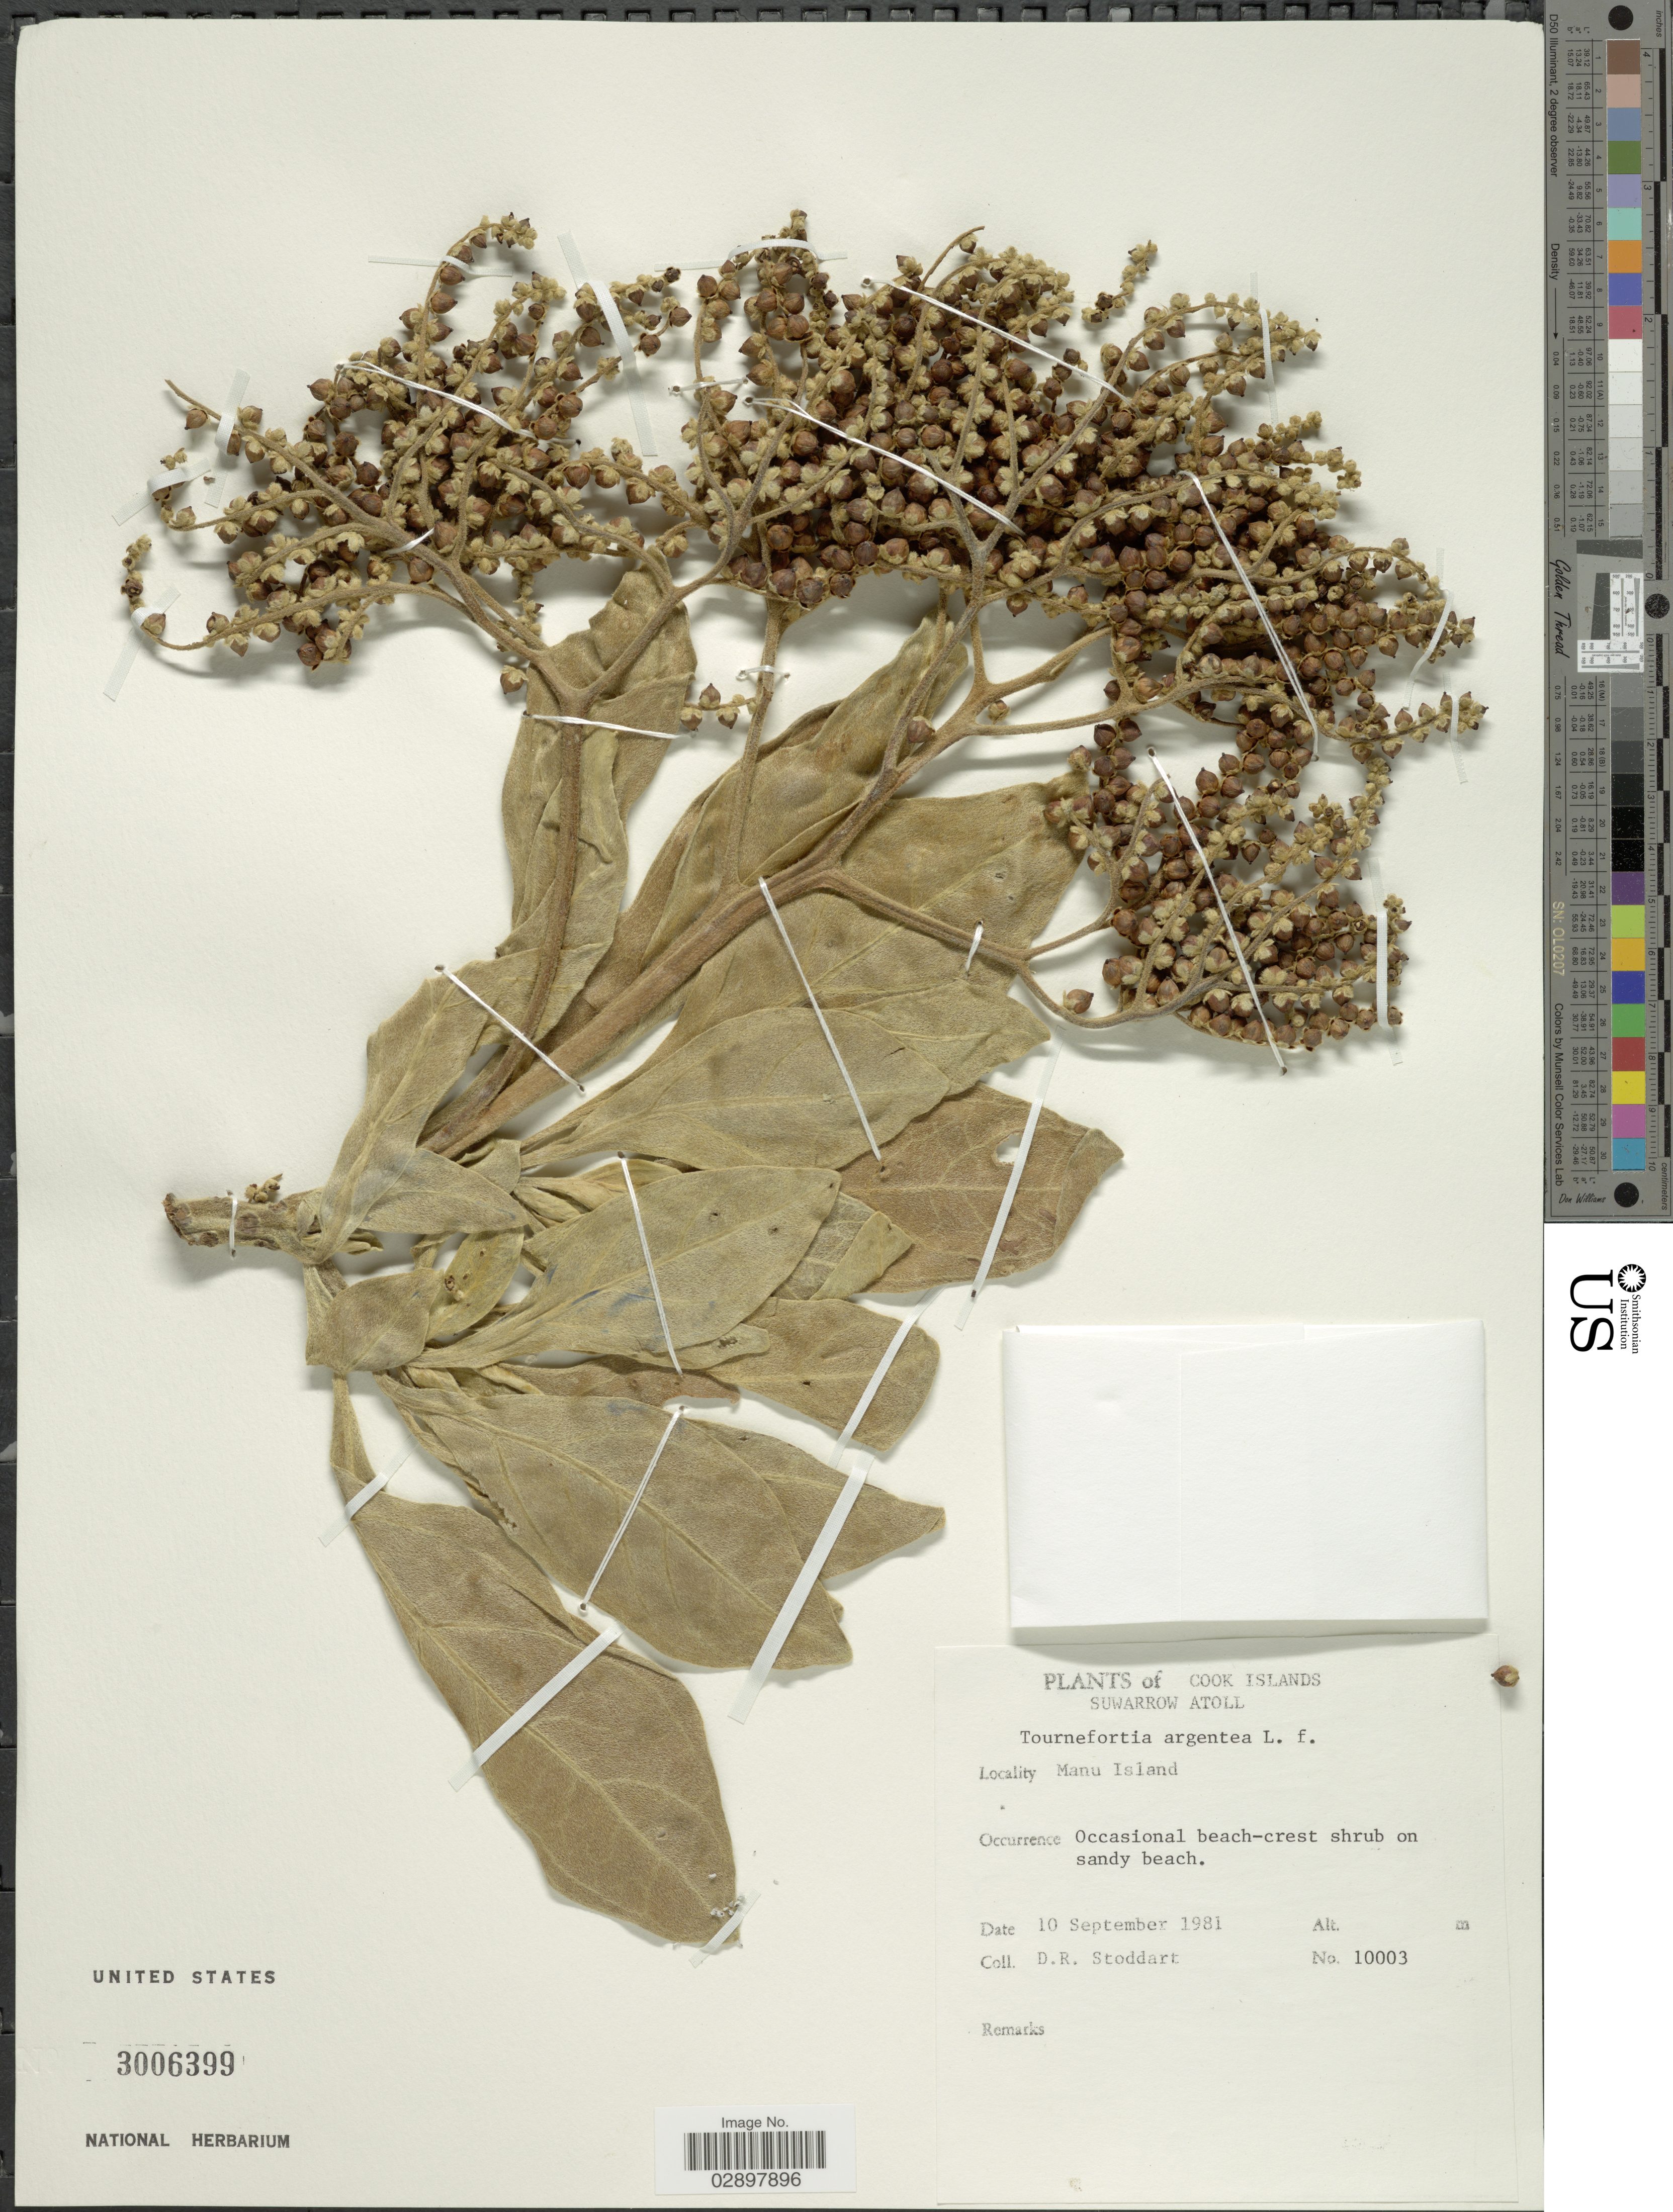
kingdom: Plantae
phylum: Tracheophyta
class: Magnoliopsida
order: Boraginales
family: Heliotropiaceae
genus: Heliotropium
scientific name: Heliotropium arboreum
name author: (Blanco) Mabberley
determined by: Wagner, W. L., (BOT), Smithsonian Institution - National Museum of Natural History (UNITED STATES)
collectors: D. R. Stoddart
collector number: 10003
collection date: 1981-09-10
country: Cook Islands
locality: Suwarrow Atoll. Manu Island.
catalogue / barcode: US 3006399